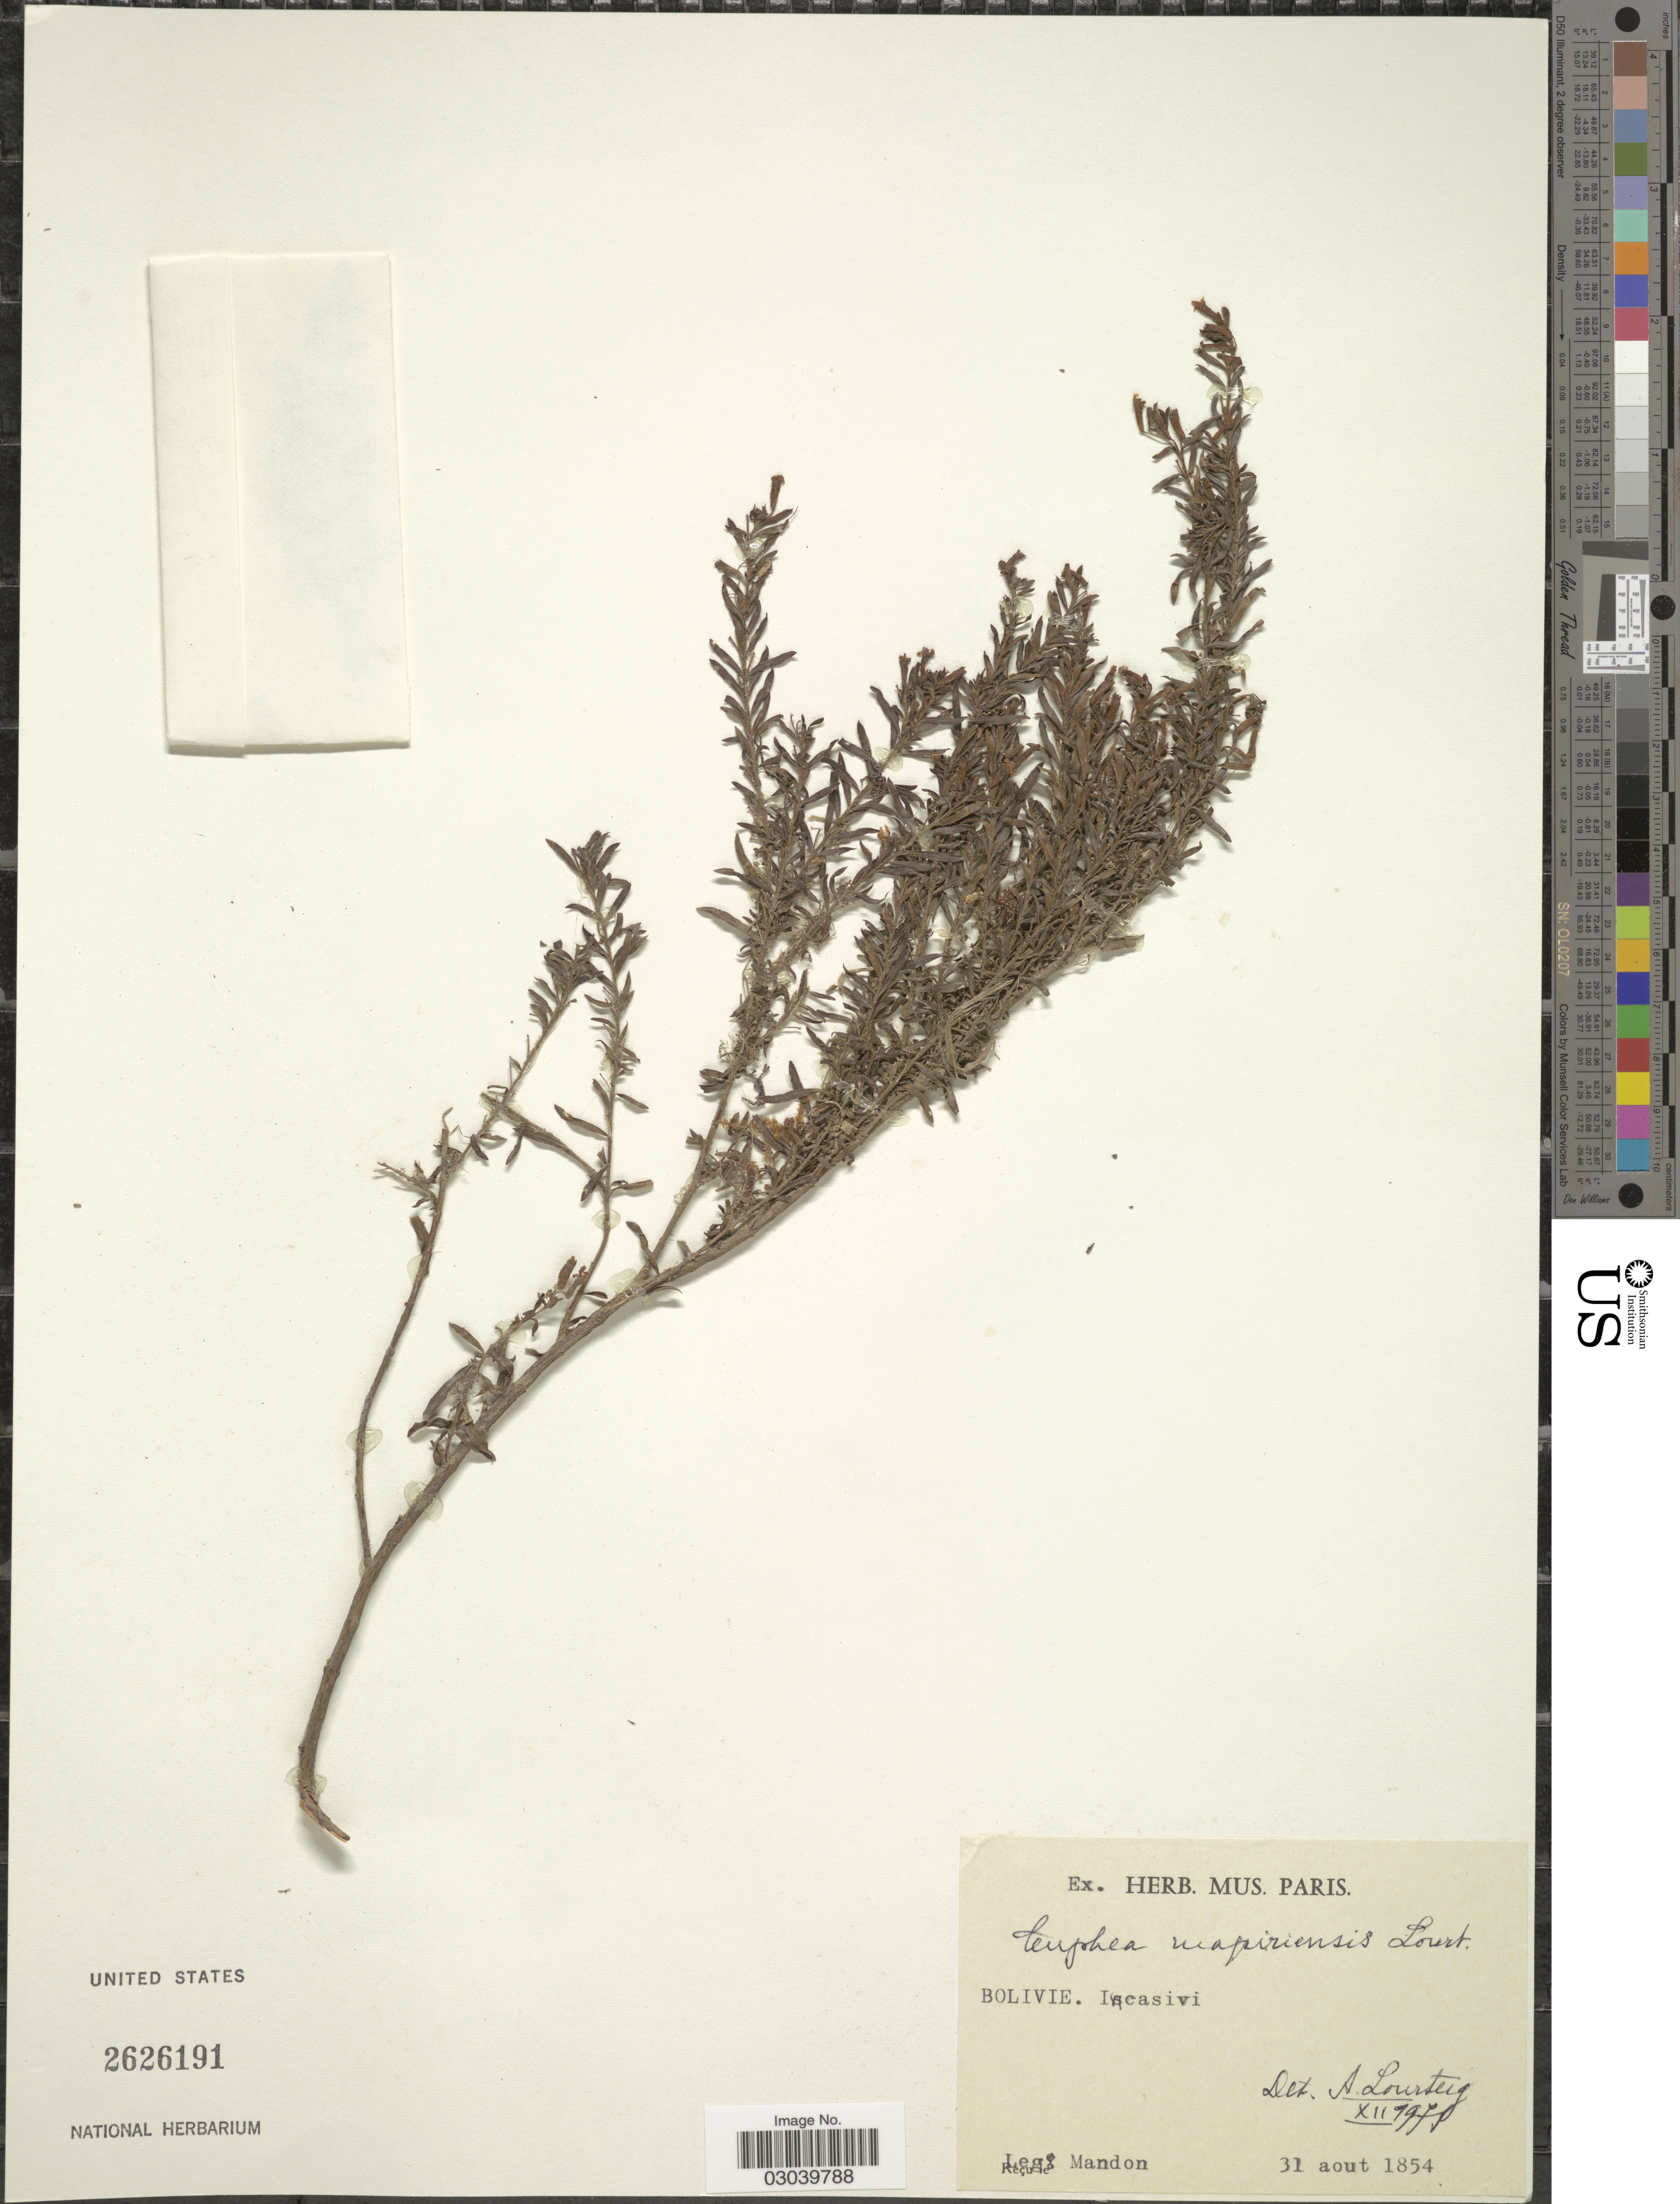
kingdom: Plantae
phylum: Tracheophyta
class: Magnoliopsida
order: Myrtales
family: Lythraceae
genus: Cuphea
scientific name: Cuphea mapiriensis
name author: Lourteig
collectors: Mandon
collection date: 1854-08-31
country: Bolivia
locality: Incasivi.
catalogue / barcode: US 2626191